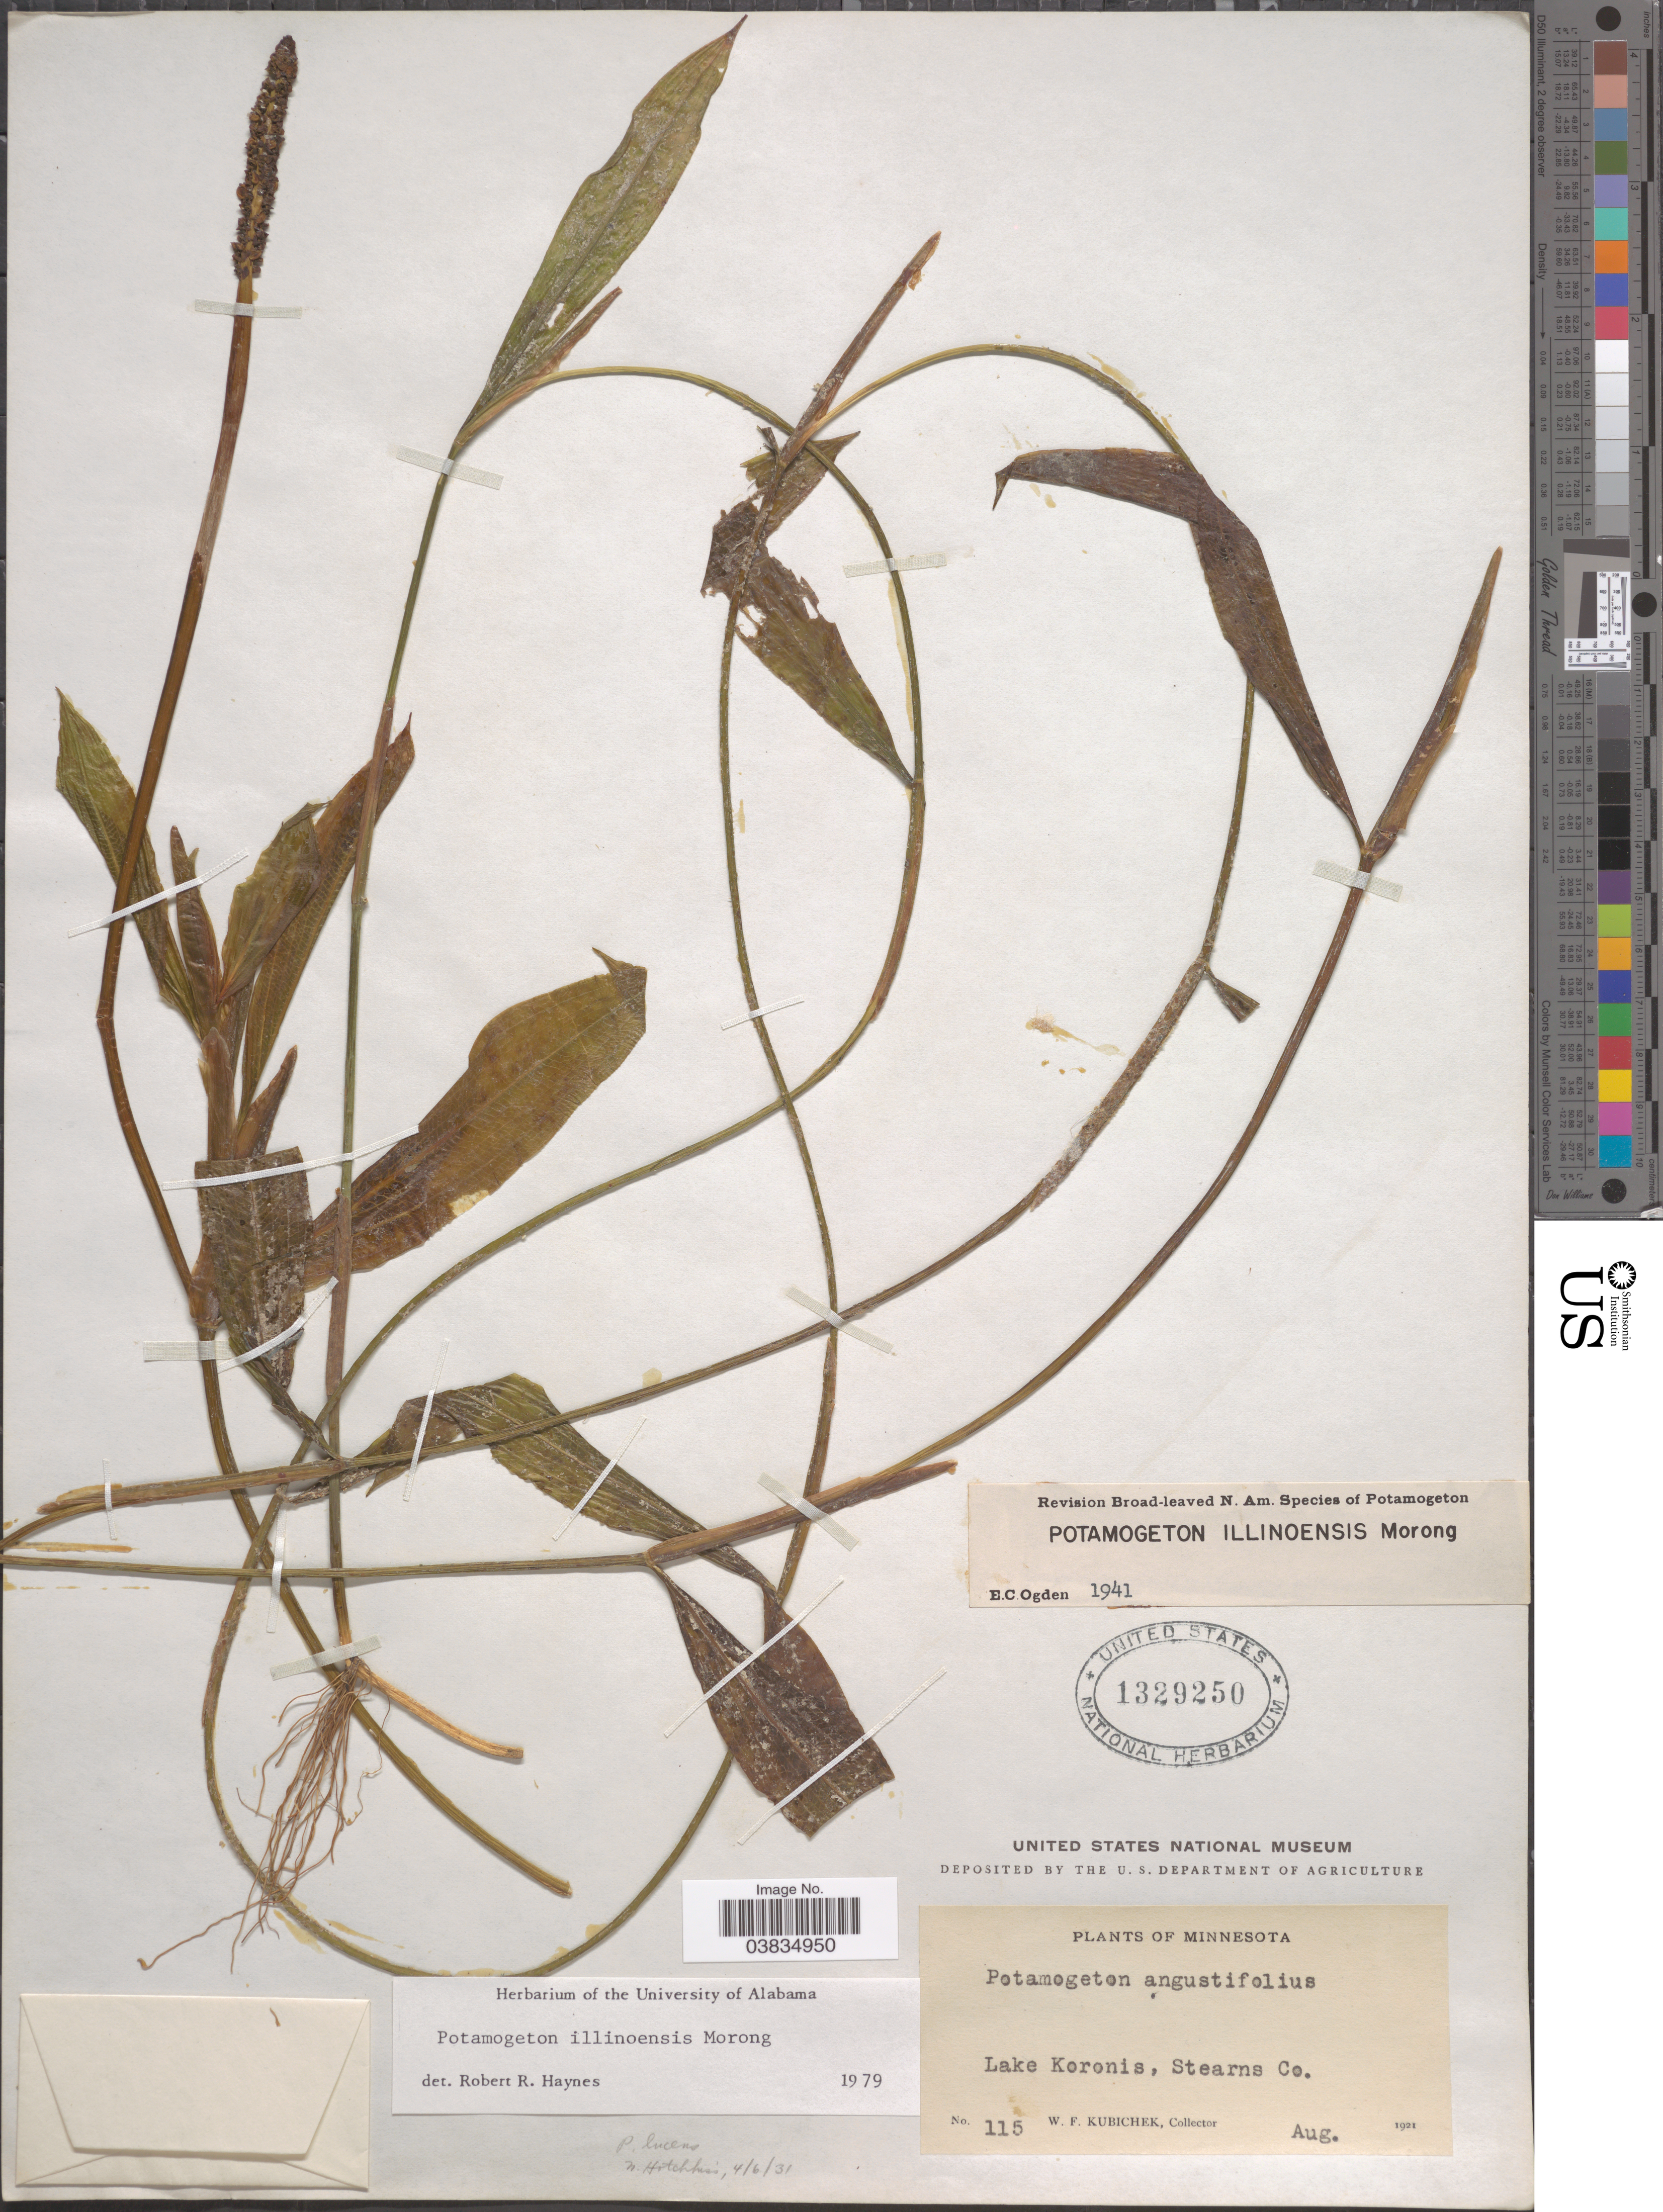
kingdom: Plantae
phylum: Tracheophyta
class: Liliopsida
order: Alismatales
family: Potamogetonaceae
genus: Potamogeton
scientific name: Potamogeton illinoensis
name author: Morong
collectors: W. Kubichek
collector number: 115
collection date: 1921-08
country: United States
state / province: Minnesota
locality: Lake Koronis, Stearns Co.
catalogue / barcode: US 1329250